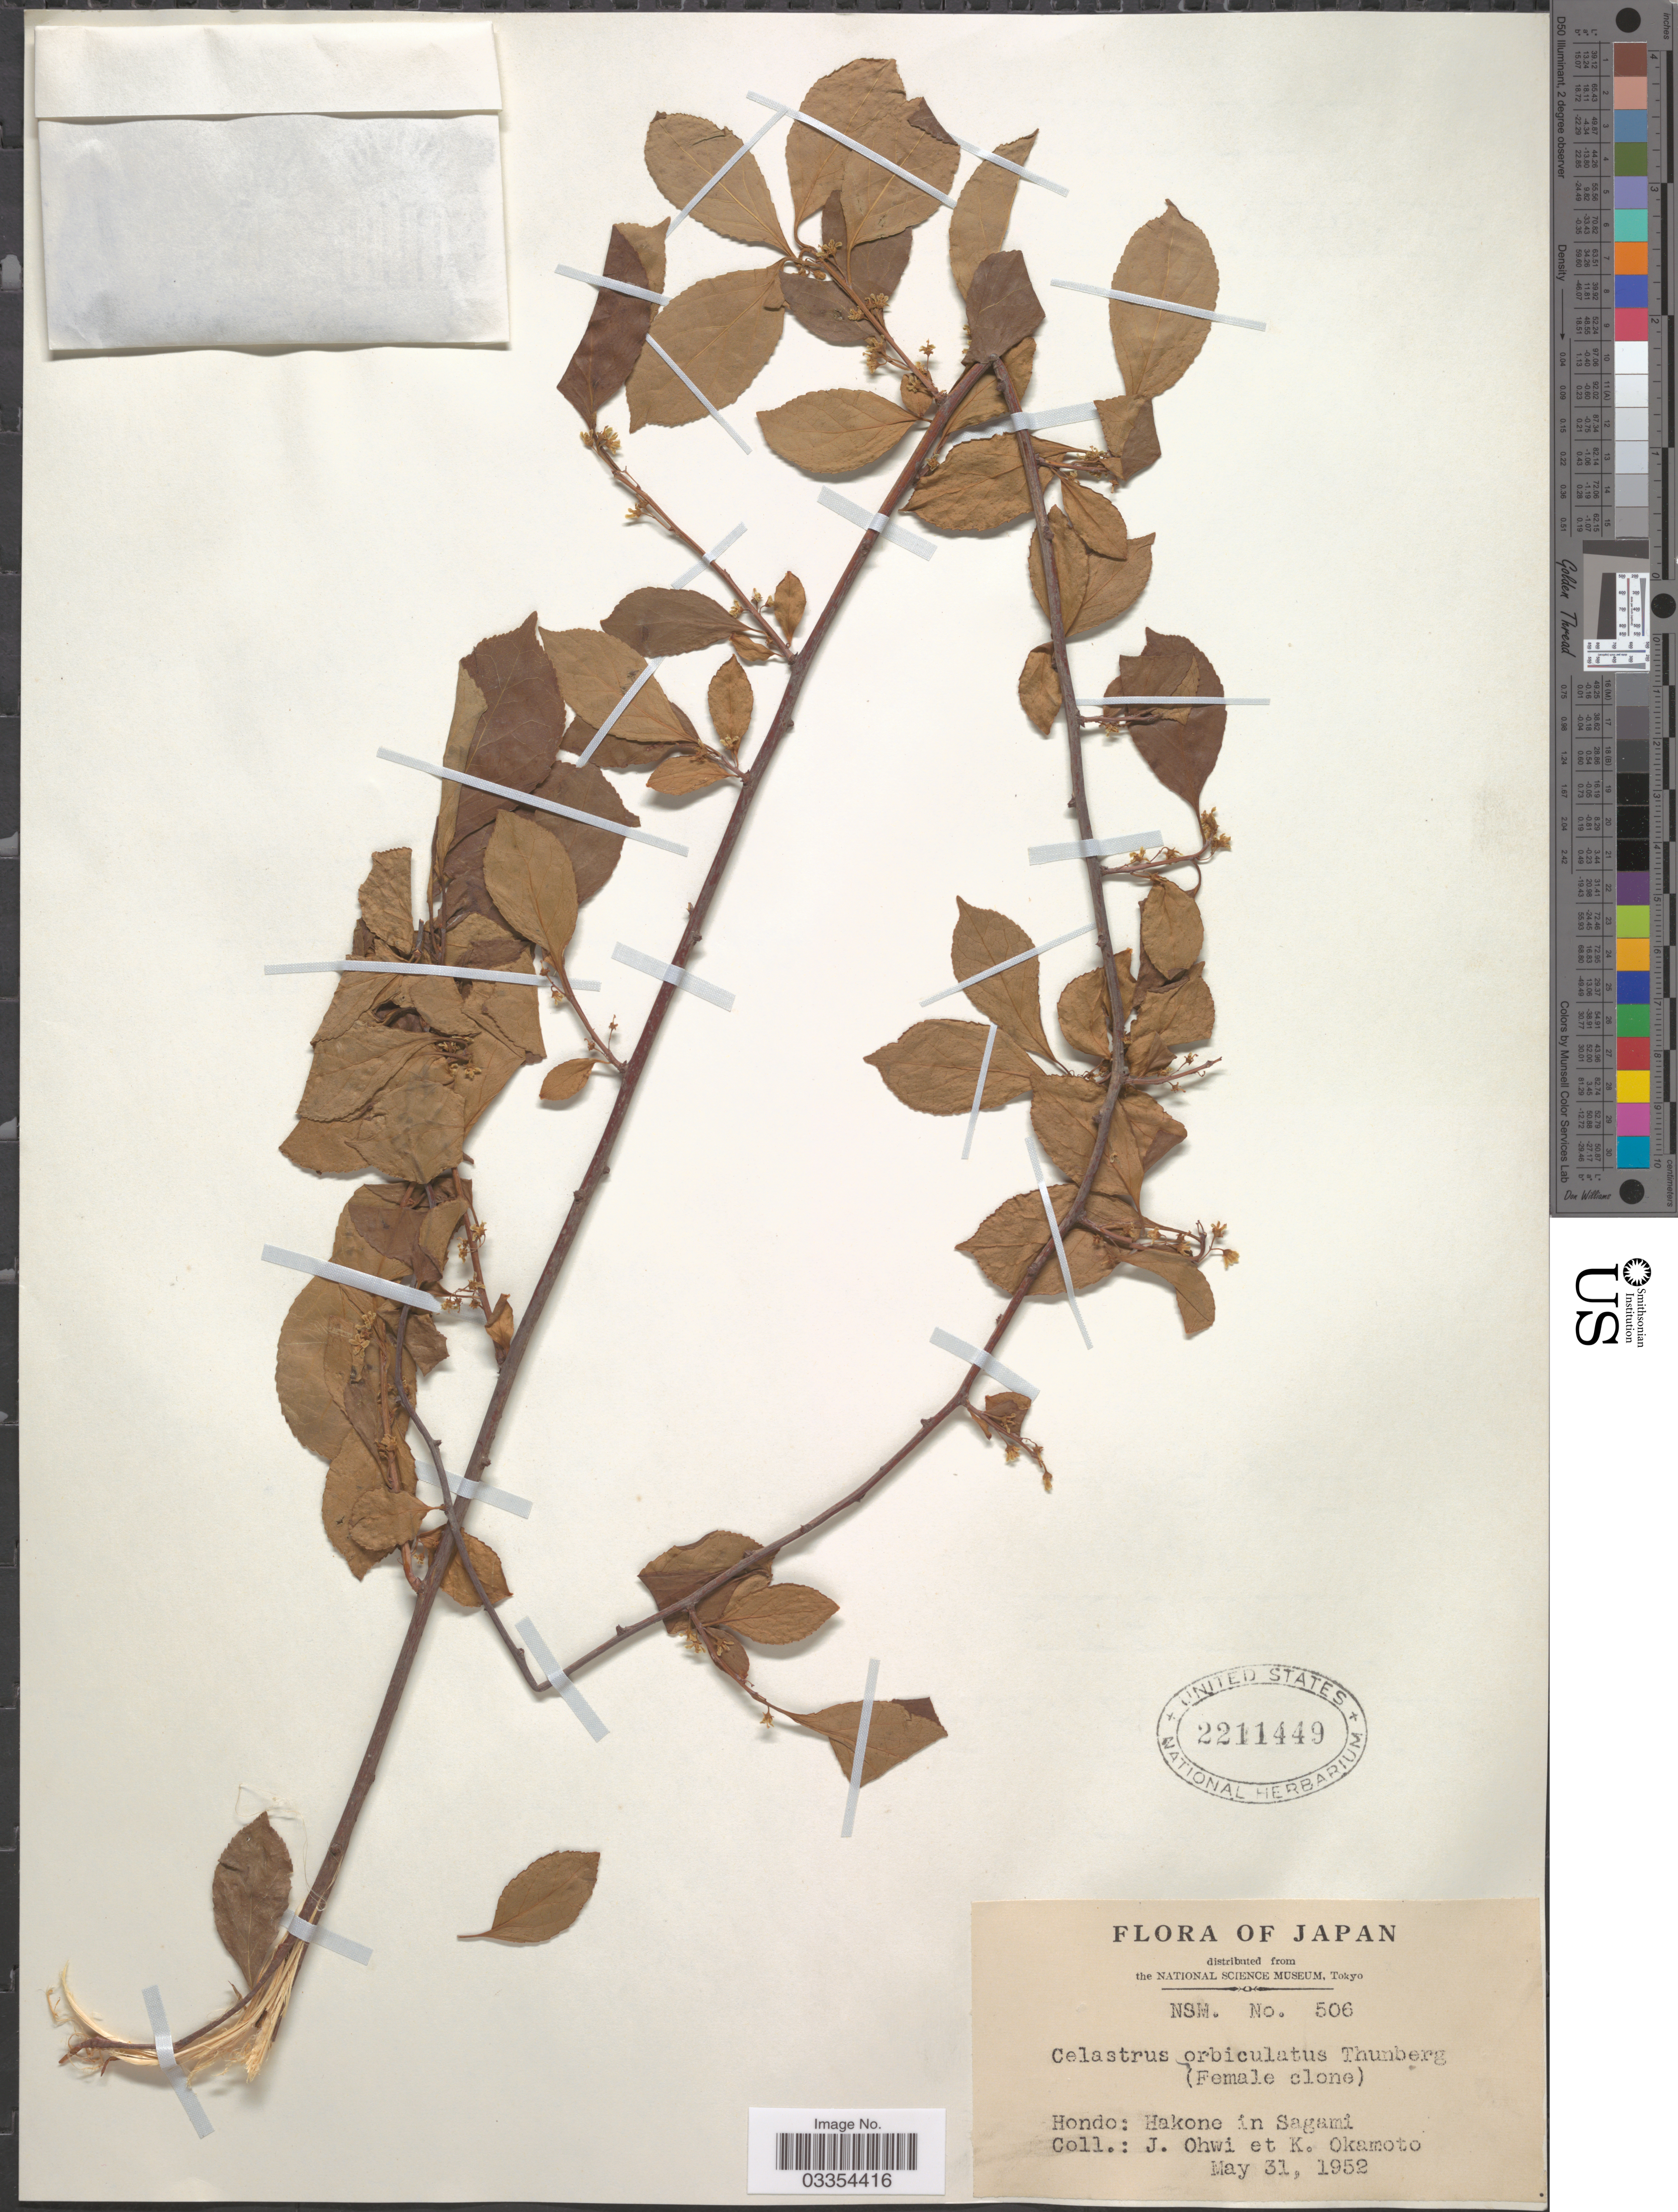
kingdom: Plantae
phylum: Tracheophyta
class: Magnoliopsida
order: Celastrales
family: Celastraceae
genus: Celastrus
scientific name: Celastrus orbiculatus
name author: Thunb.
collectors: J. Ohwi & K. Okamoto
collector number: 506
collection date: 1952-05-31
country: Japan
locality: Hondo: Hakone in Sagami.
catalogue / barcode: US 2211449